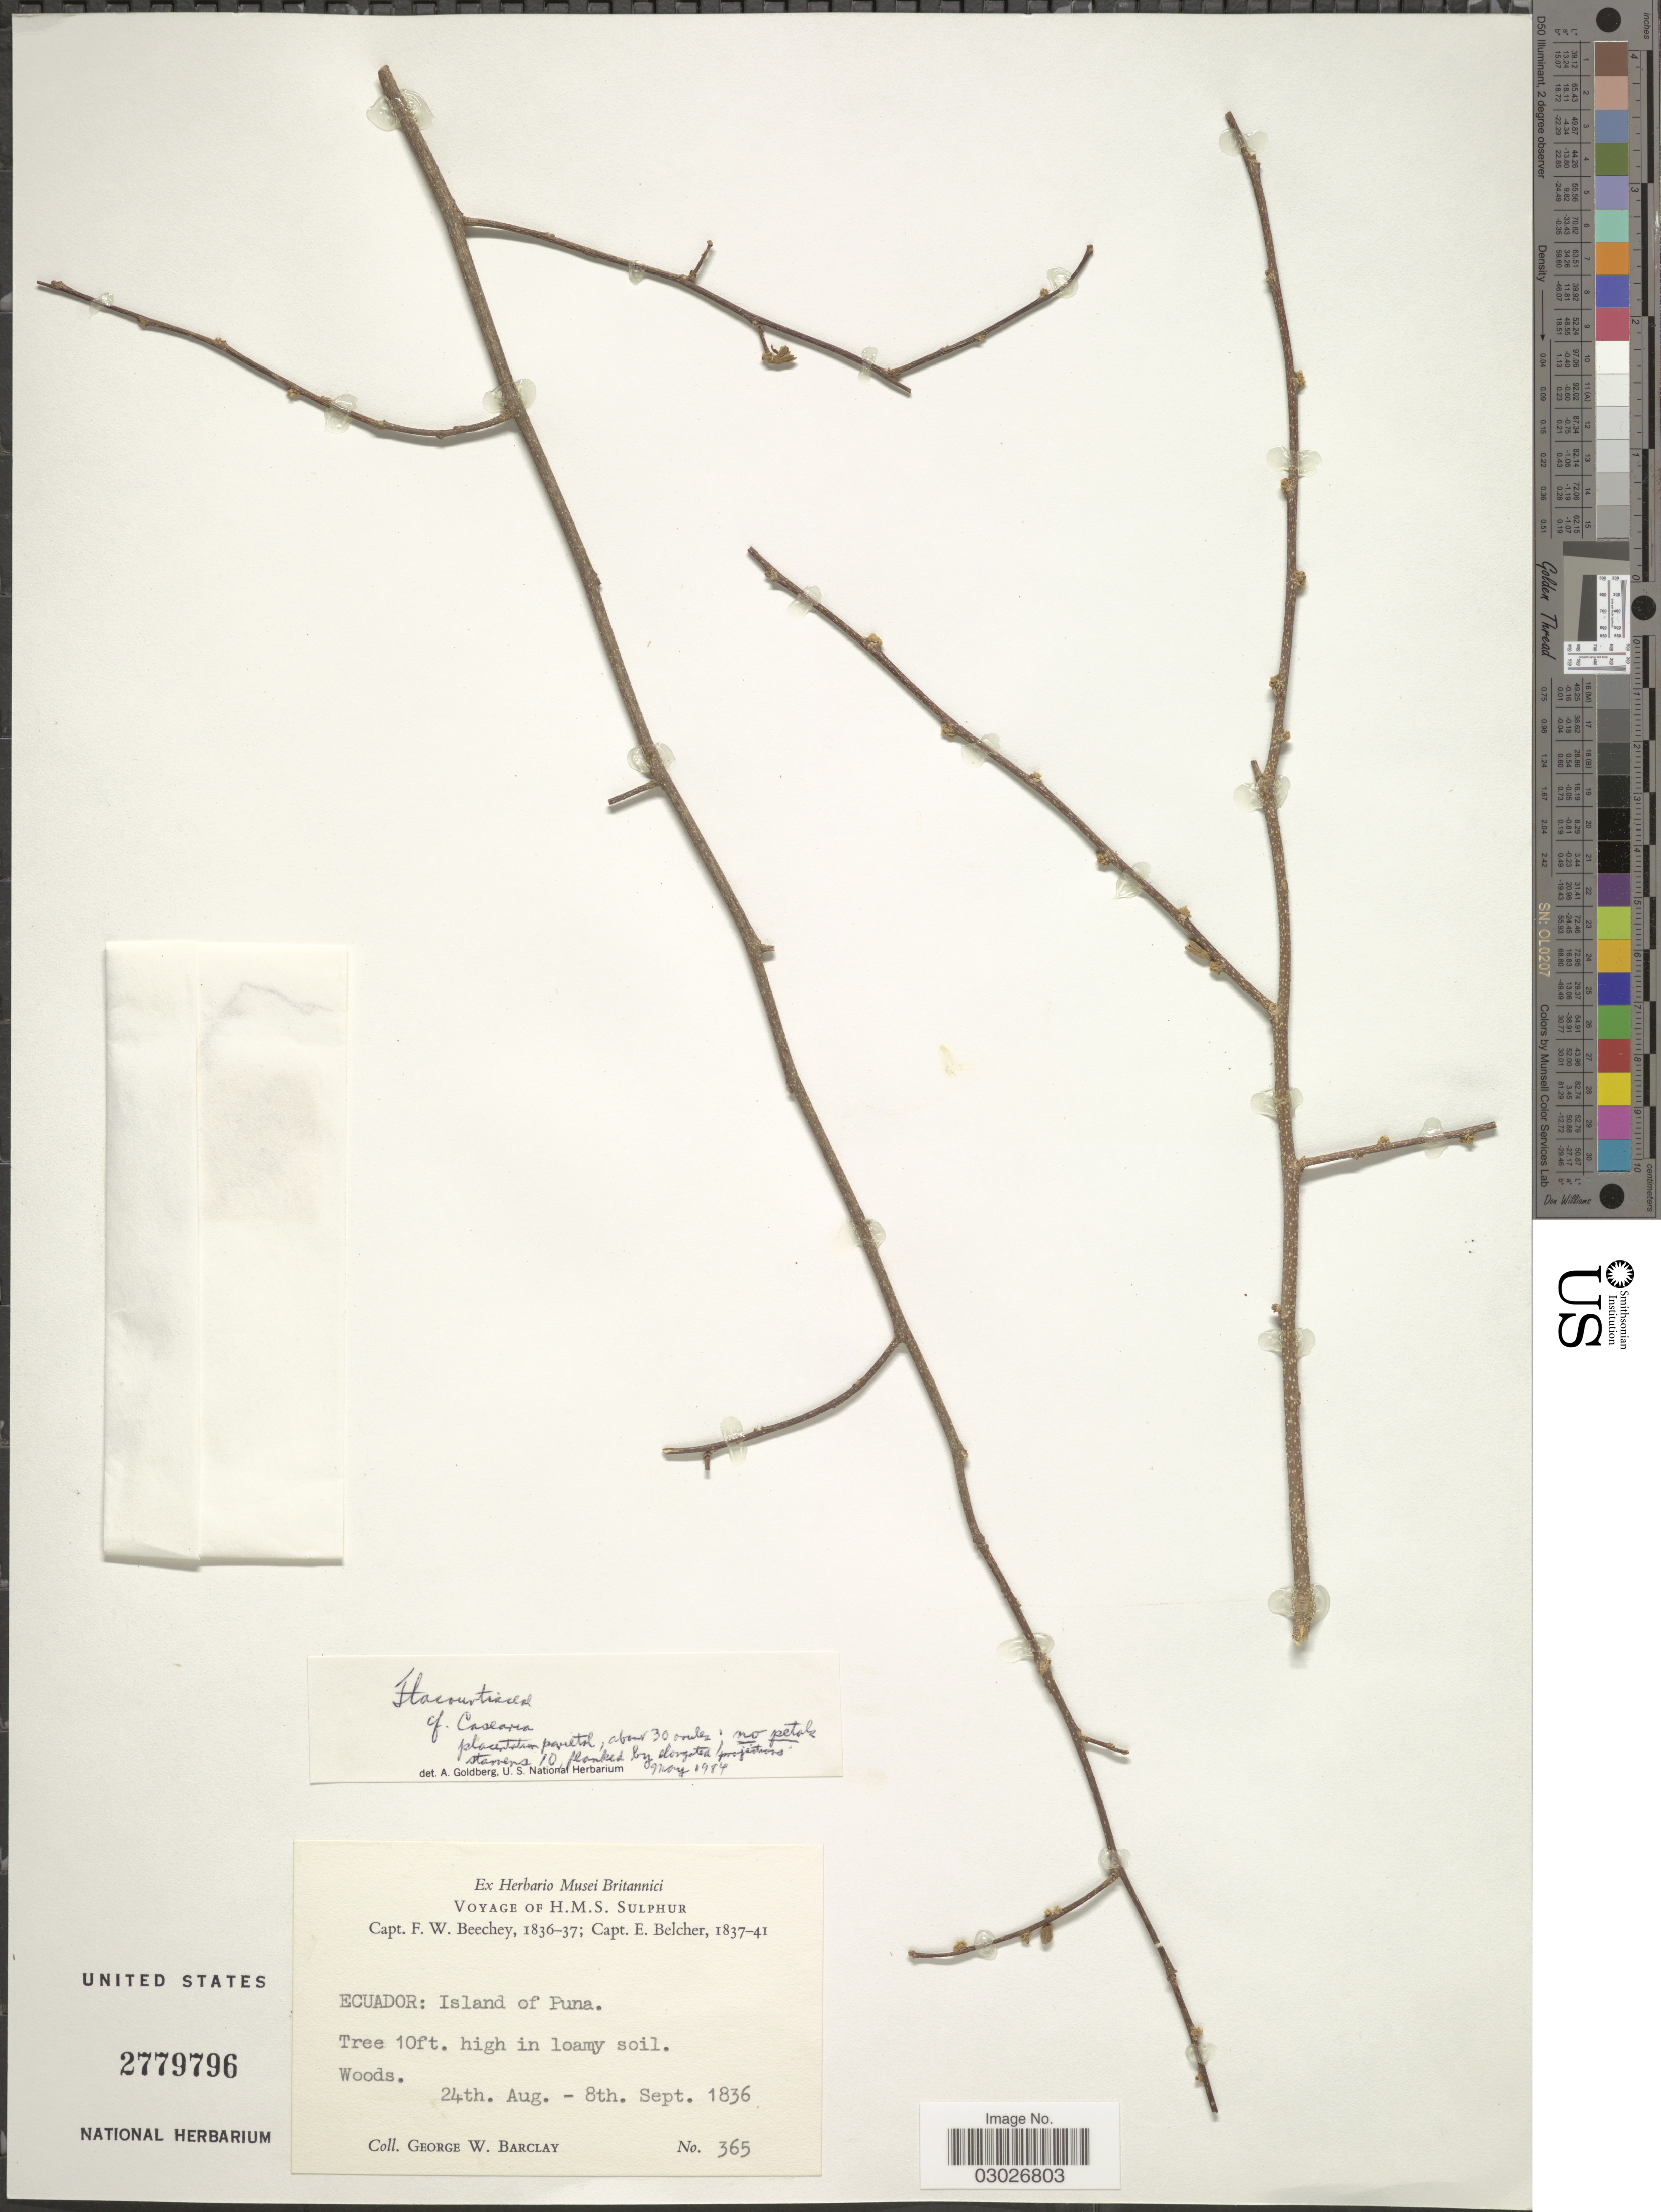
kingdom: Plantae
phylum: Tracheophyta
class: Magnoliopsida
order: Malpighiales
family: Salicaceae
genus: Casearia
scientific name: Casearia sp.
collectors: G. W. Barclay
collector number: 365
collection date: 1836-08-24/1836-09-08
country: Ecuador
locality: Island of Puna.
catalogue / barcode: US 2779796